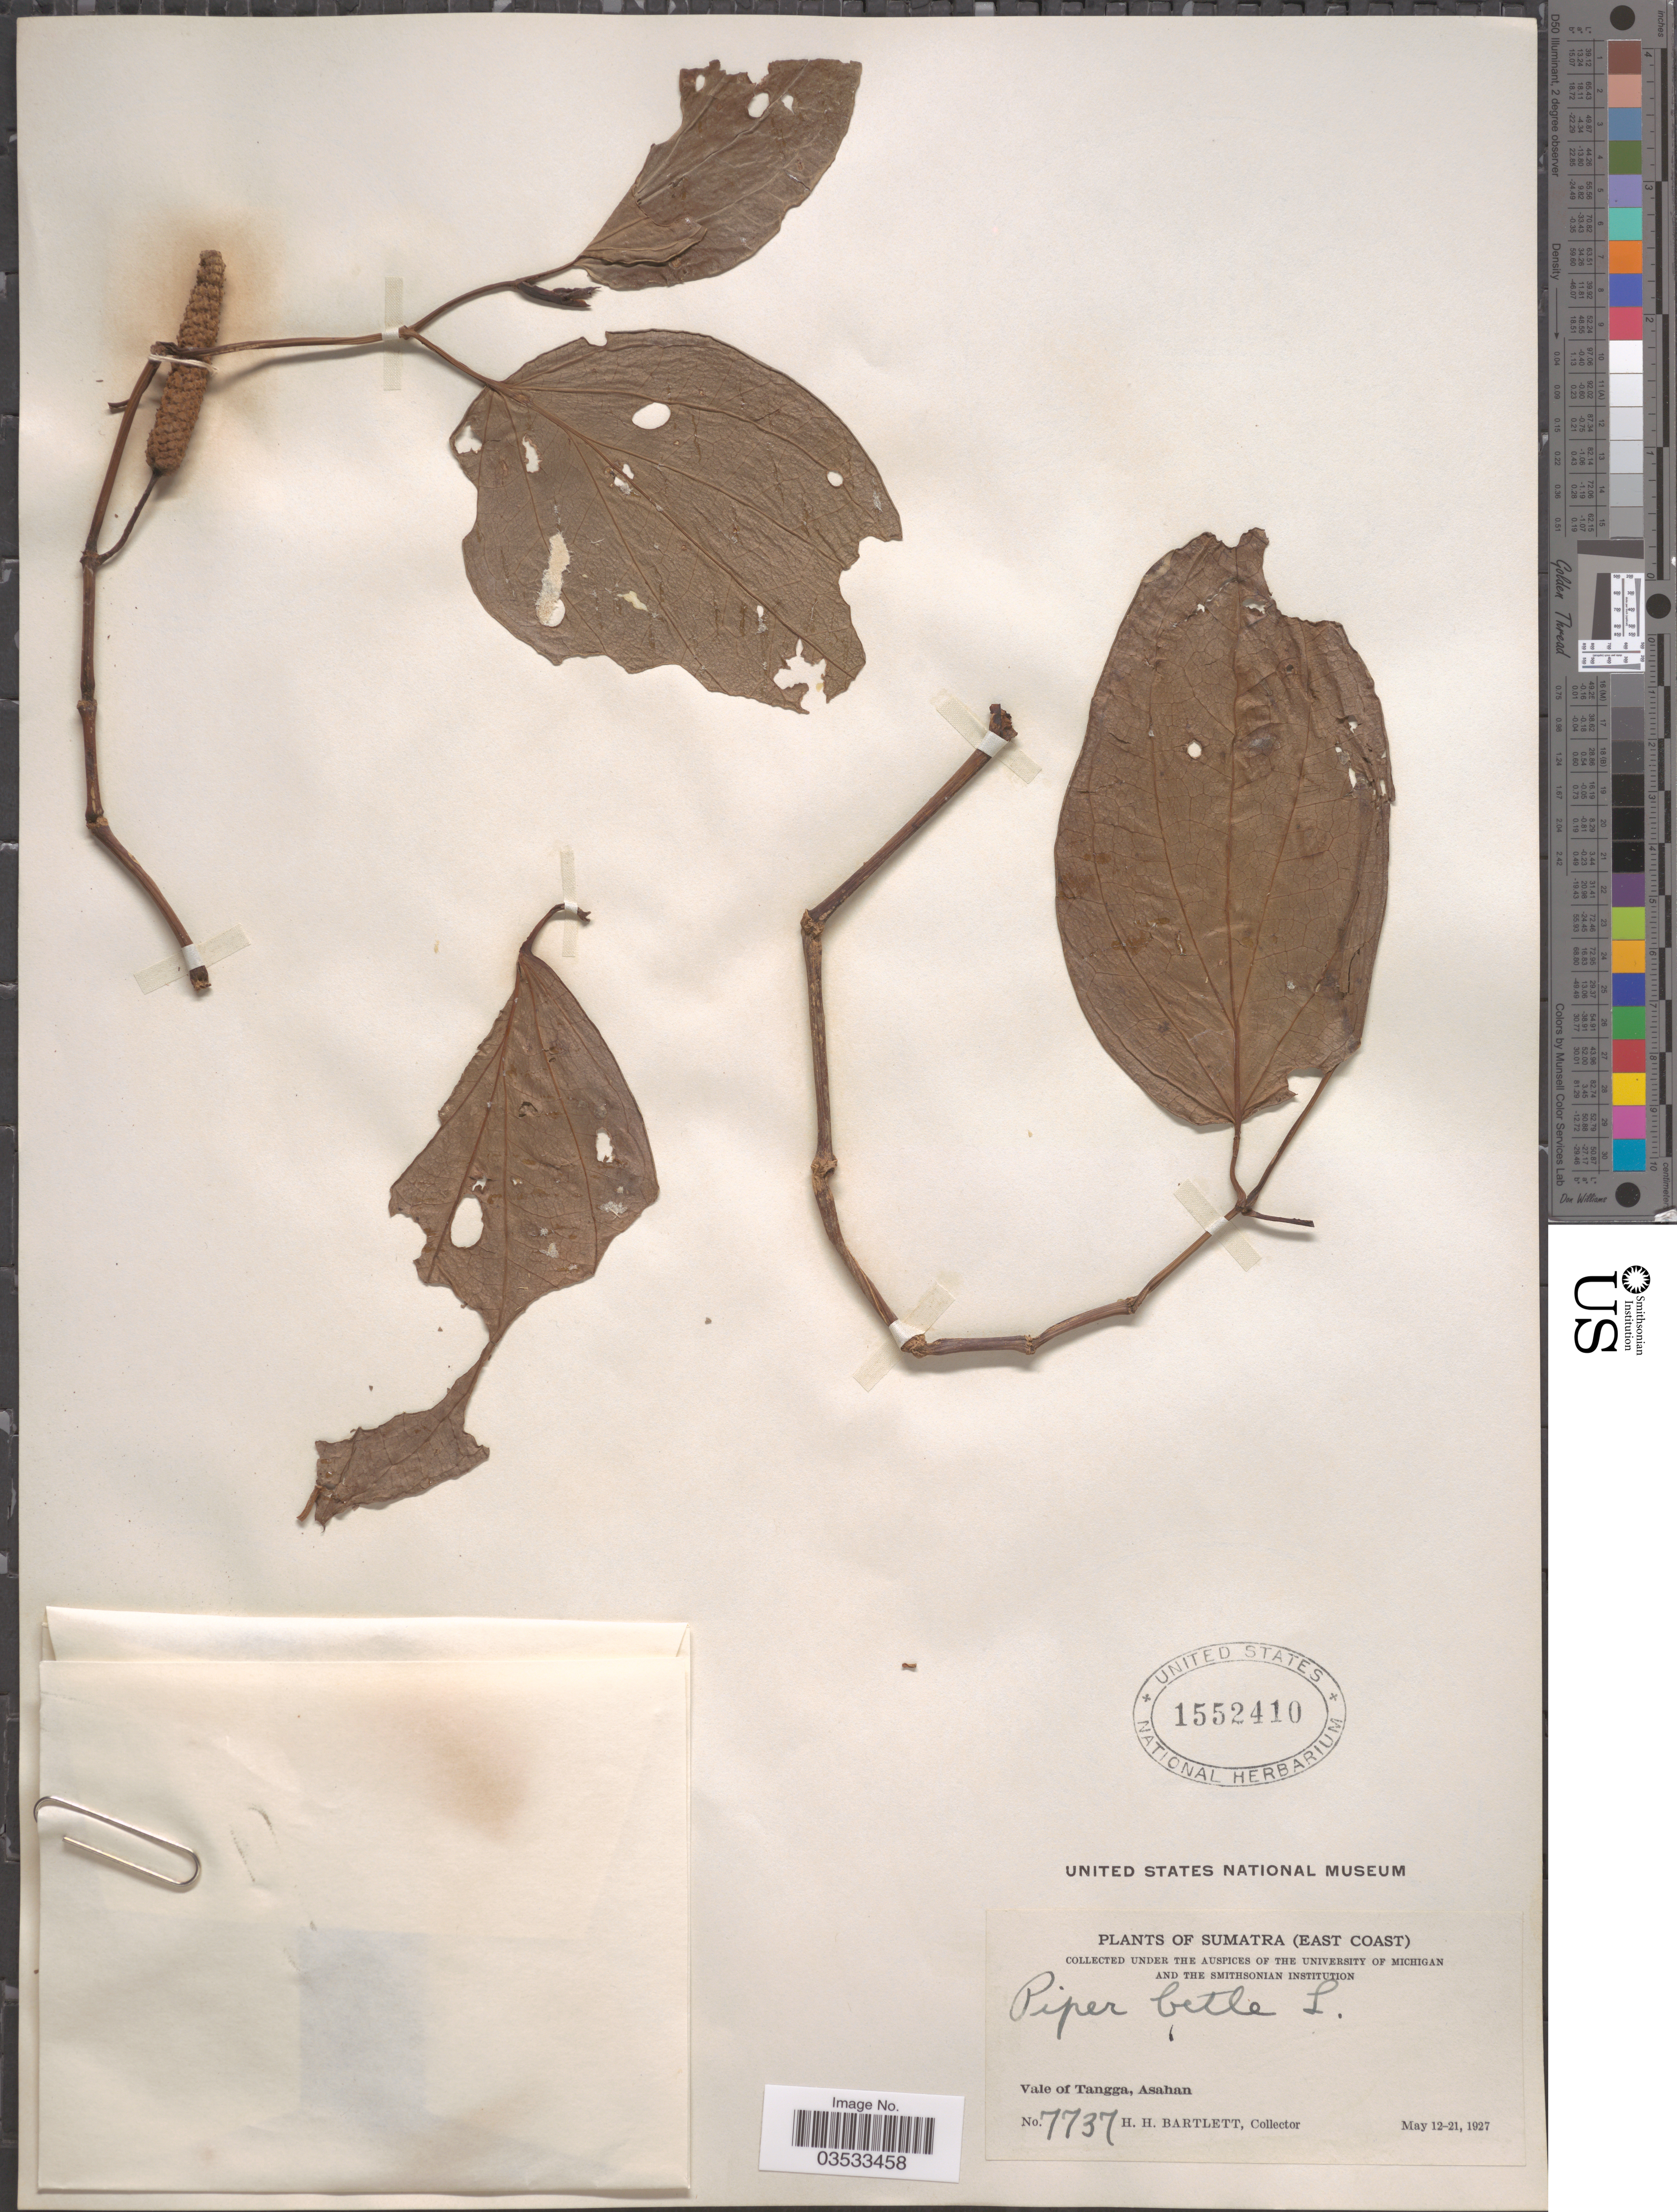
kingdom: Plantae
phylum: Tracheophyta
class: Magnoliopsida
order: Piperales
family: Piperaceae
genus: Piper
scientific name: Piper betle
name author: L.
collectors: H. H. Bartlett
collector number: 7737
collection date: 1927-05-12/1927-05-21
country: Indonesia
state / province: Sumatra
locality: East Coast. Vale of Tangga, Asahan.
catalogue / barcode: US 1552410